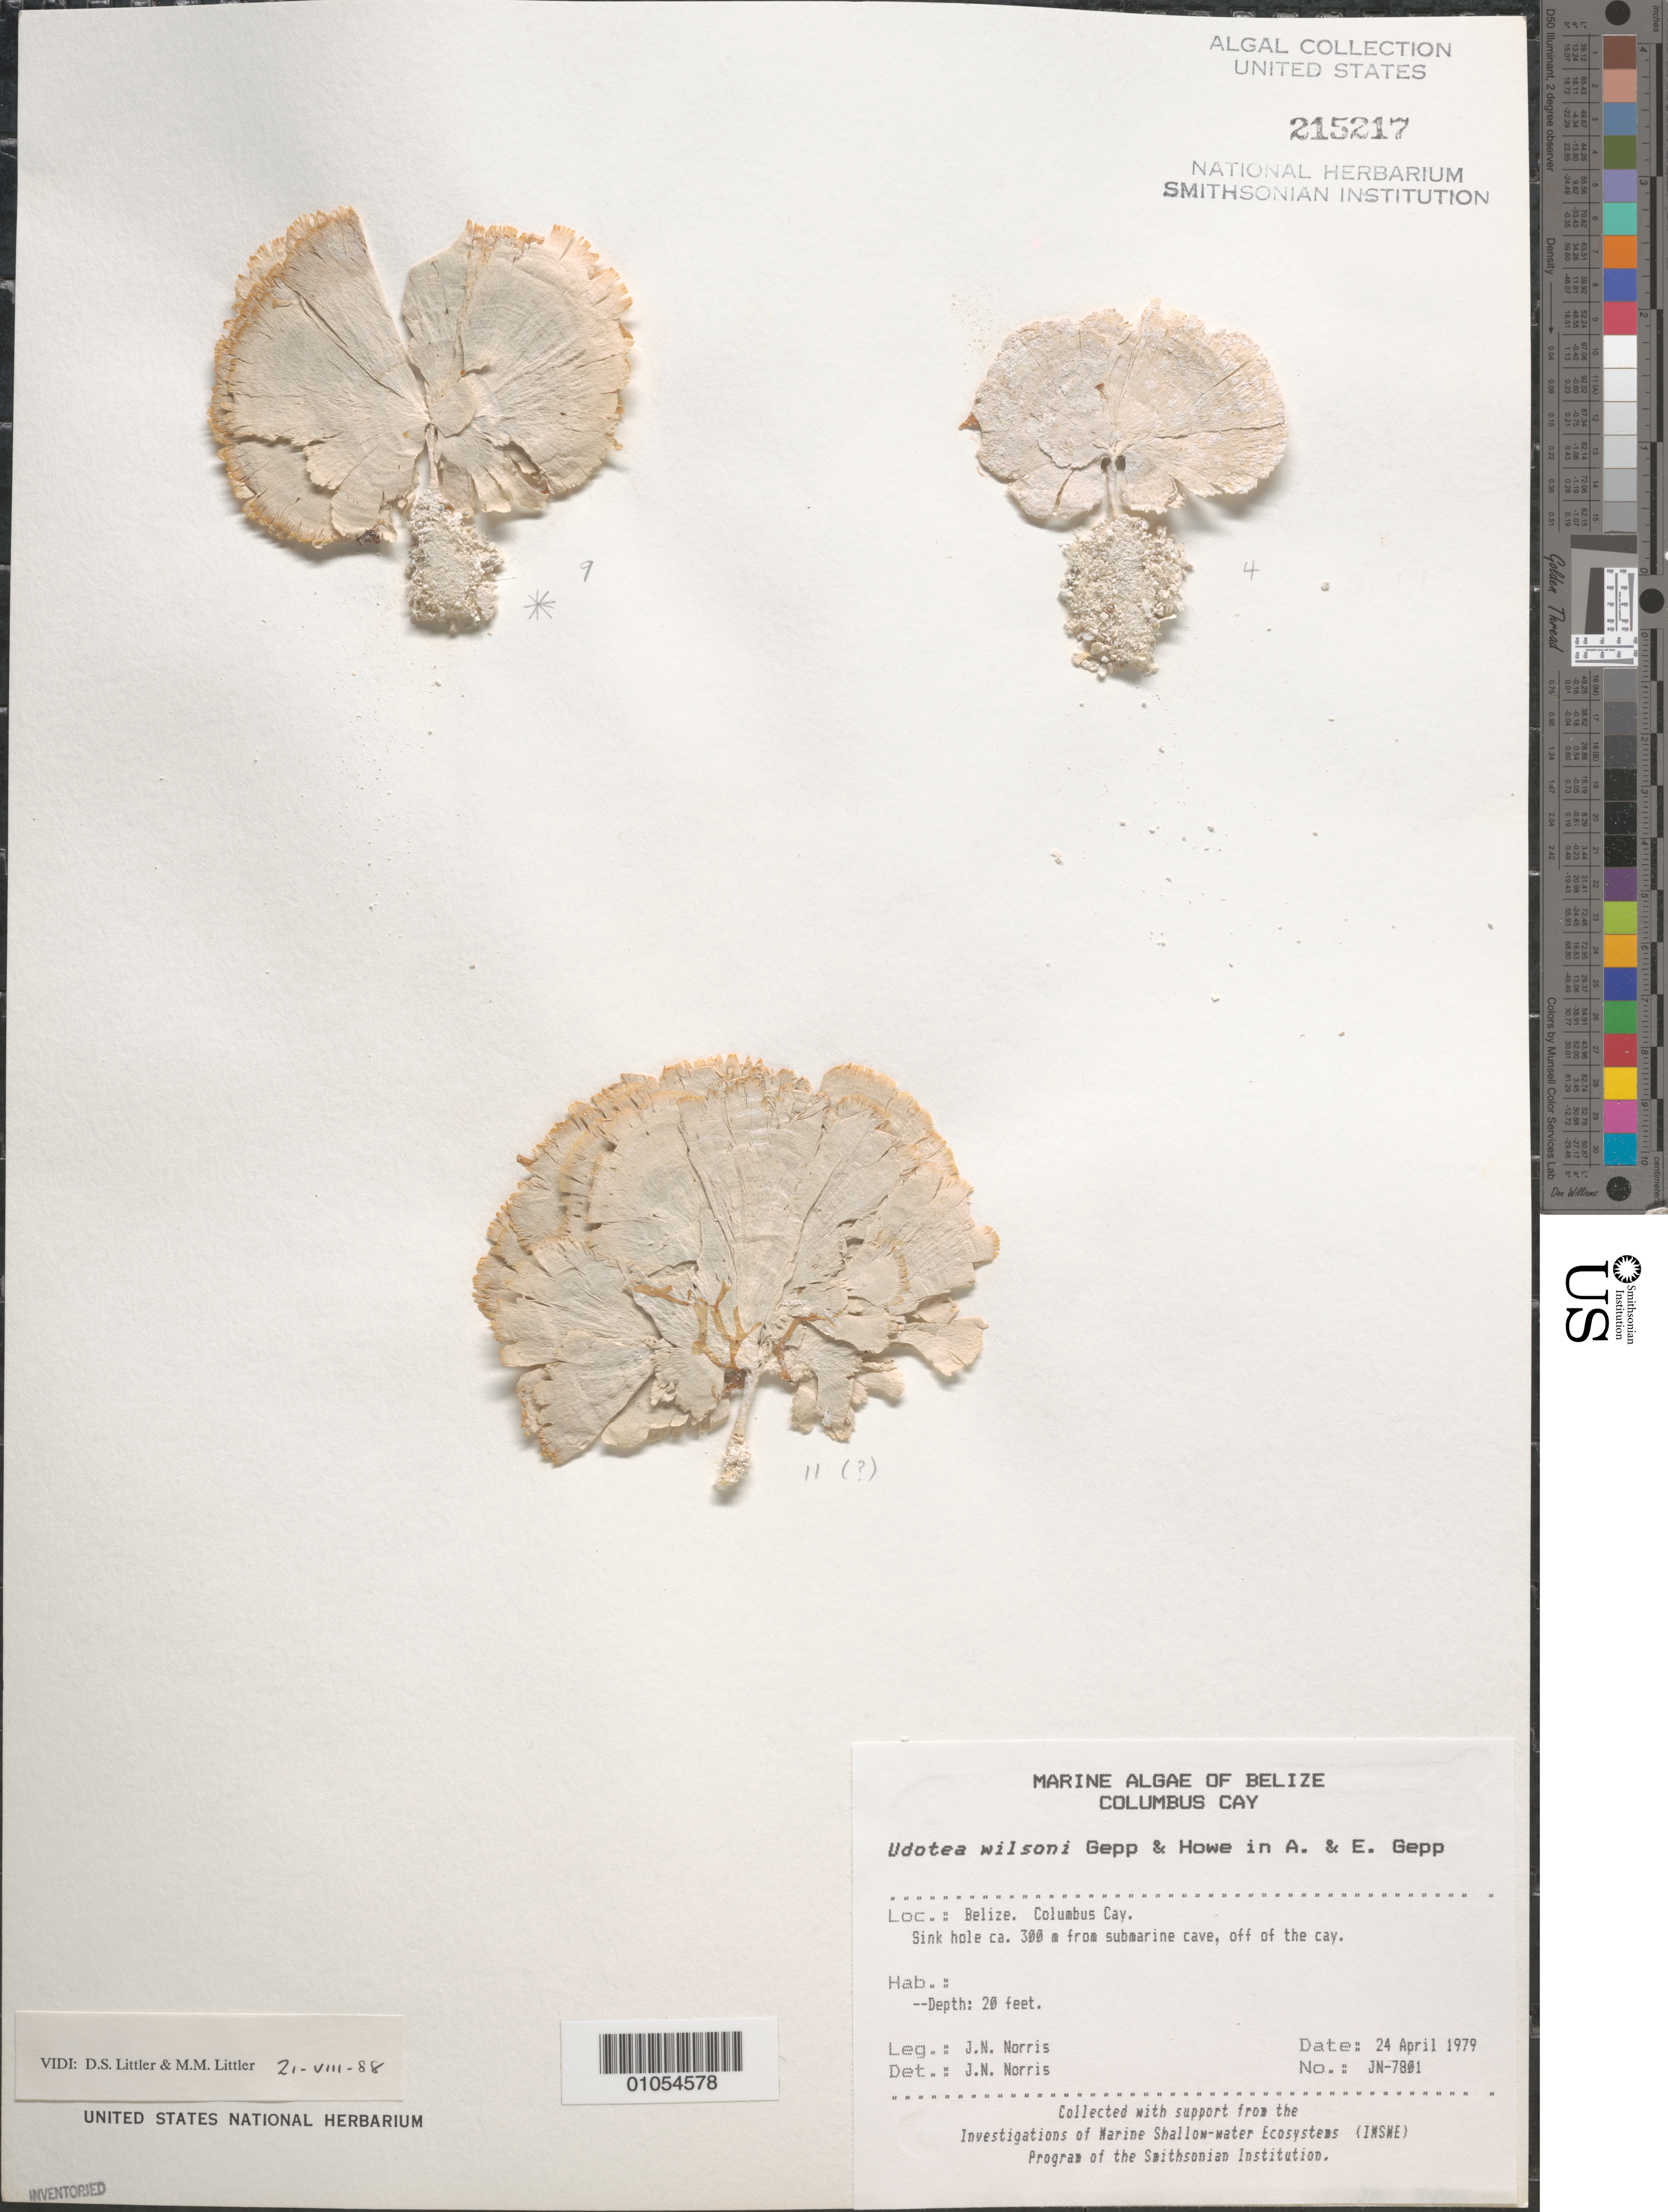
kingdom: Plantae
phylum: Chlorophyta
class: Ulvophyceae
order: Bryopsidales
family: Udoteaceae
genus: Udotea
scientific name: Udotea wilsonii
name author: A. Gepp et al. in A. Gepp & E. Gepp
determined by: Norris, James N.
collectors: J. N. Norris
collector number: JN-7801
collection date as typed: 24 Apr 1979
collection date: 1979-04-24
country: Belize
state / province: Stann Creek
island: Columbus Cay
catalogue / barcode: US 215217